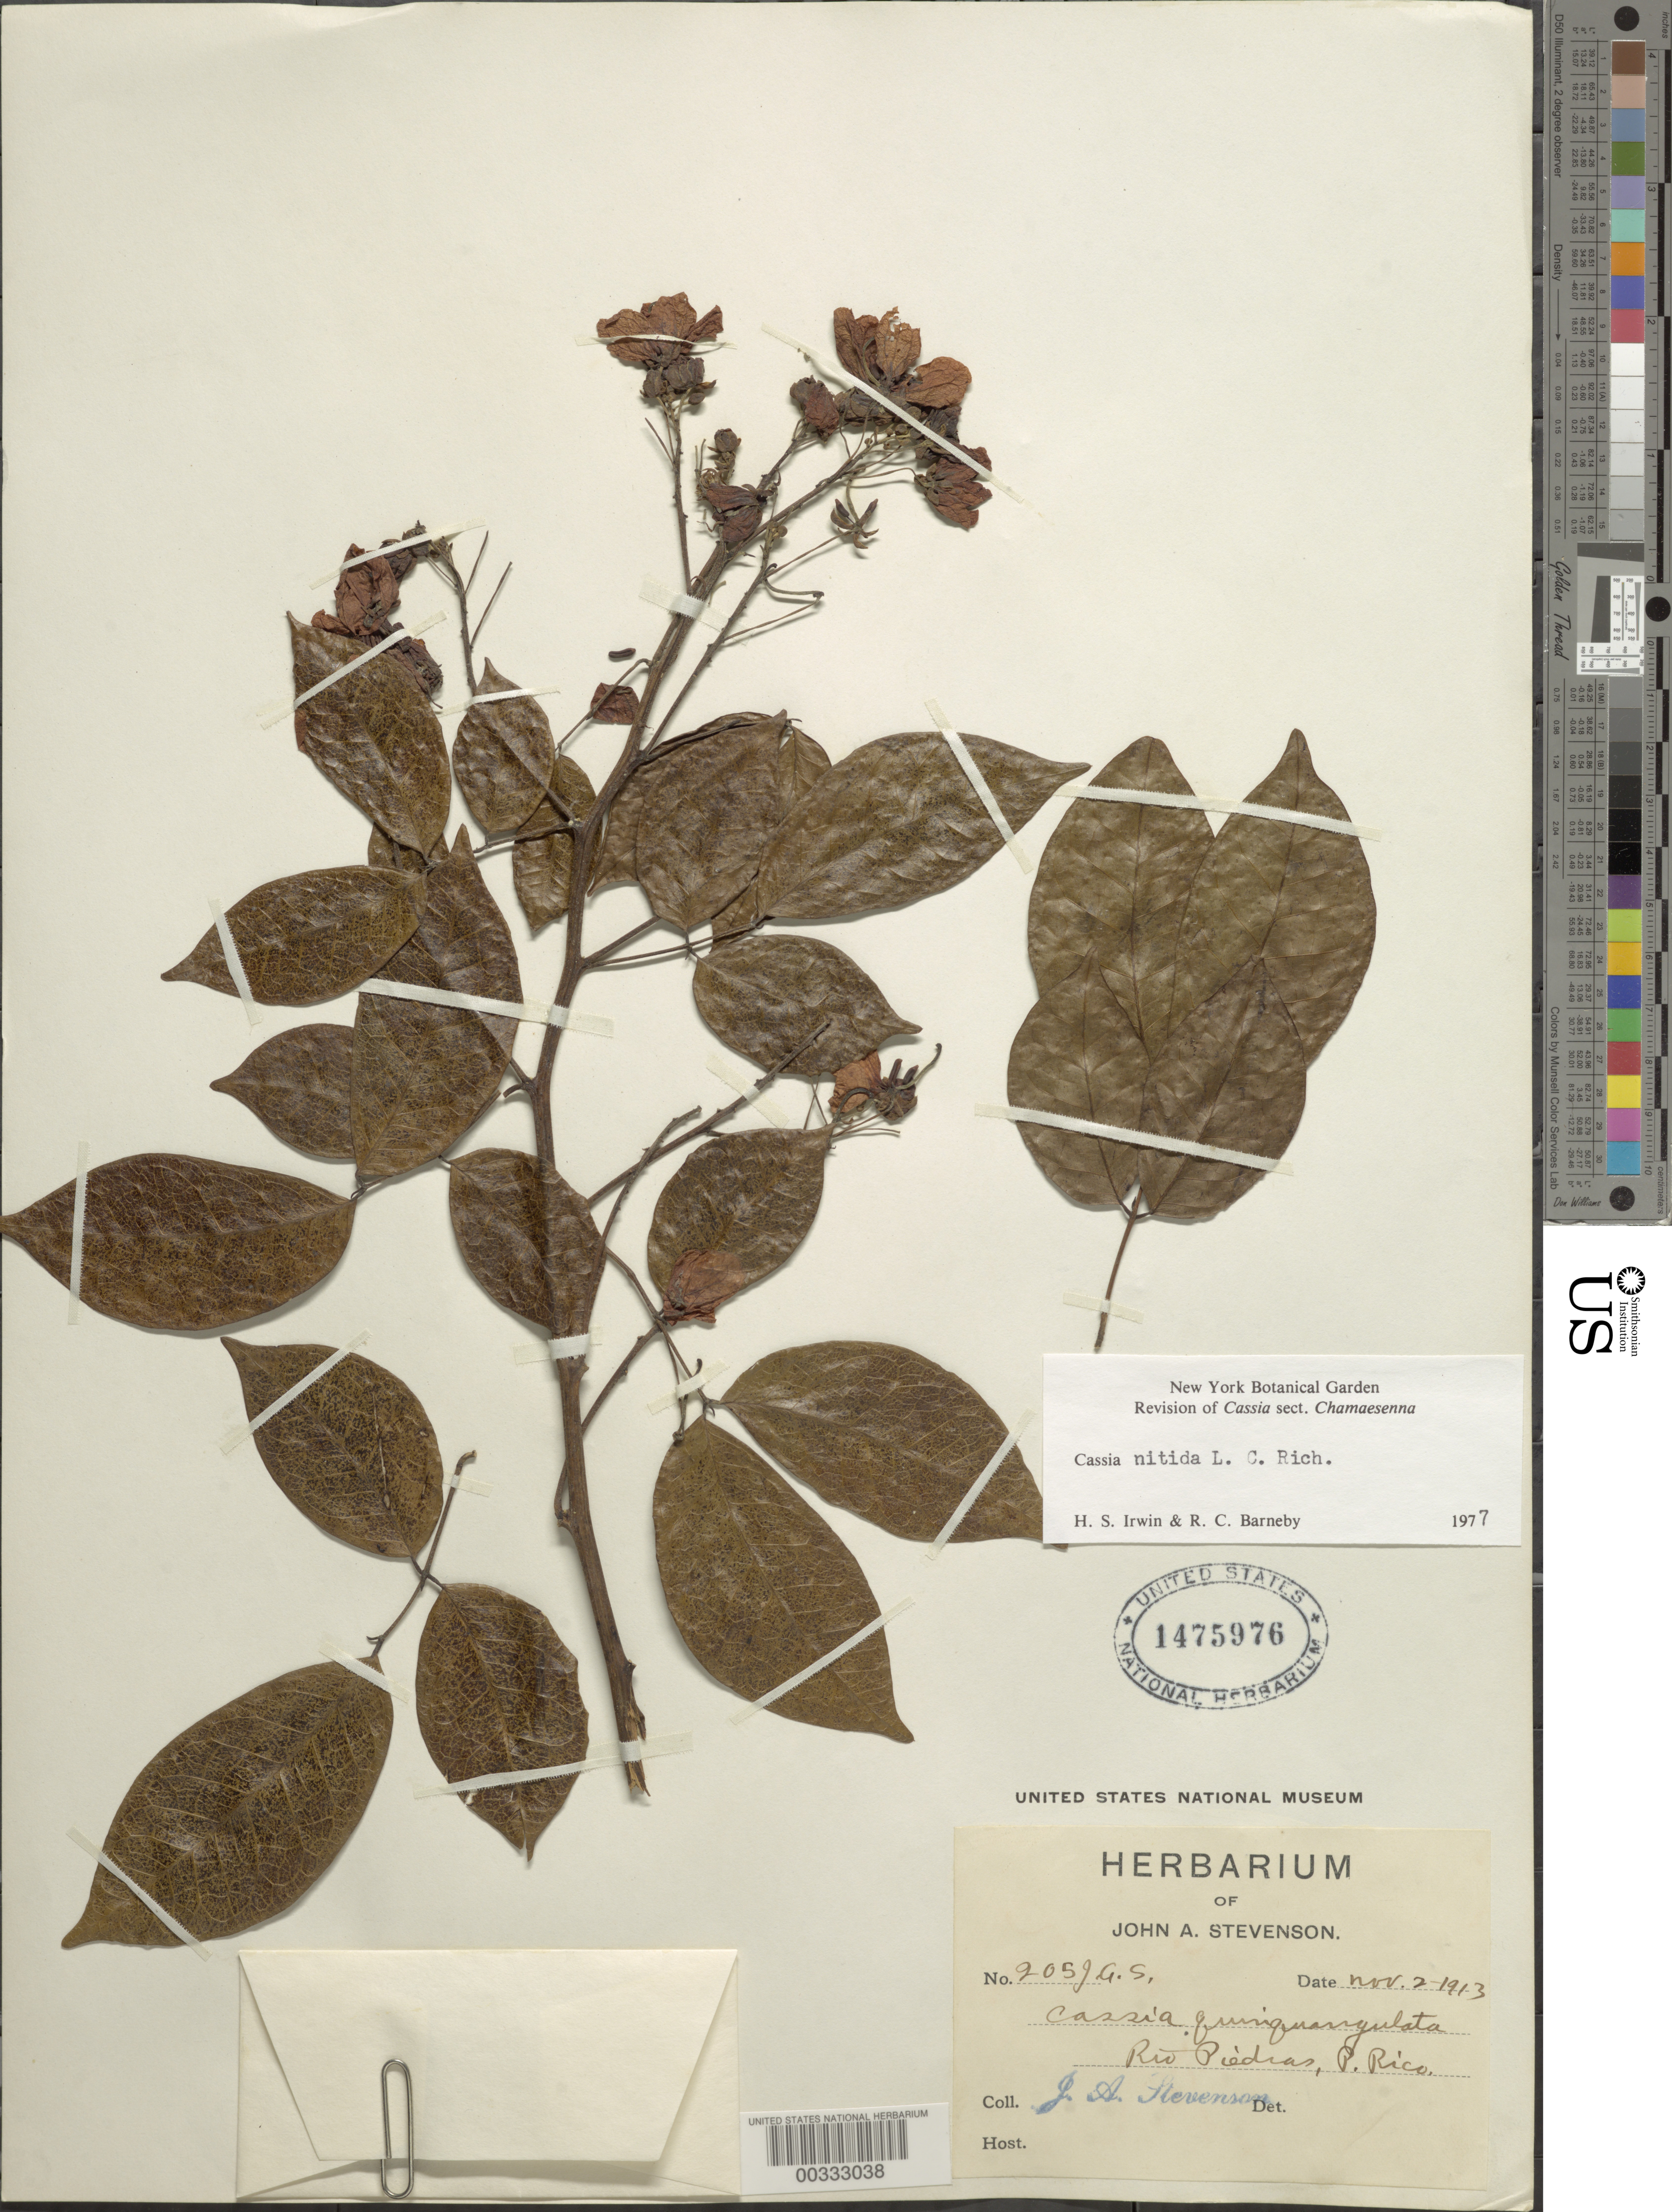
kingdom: Plantae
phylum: Tracheophyta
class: Magnoliopsida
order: Fabales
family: Fabaceae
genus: Senna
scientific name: Senna nitida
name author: (Rich.) H.S. Irwin & Barneby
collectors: J. Stevenson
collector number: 205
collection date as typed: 02 Nov 1913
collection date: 1913-11-02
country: Puerto Rico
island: Greater Antilles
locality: Rio piedras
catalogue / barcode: US 1475976